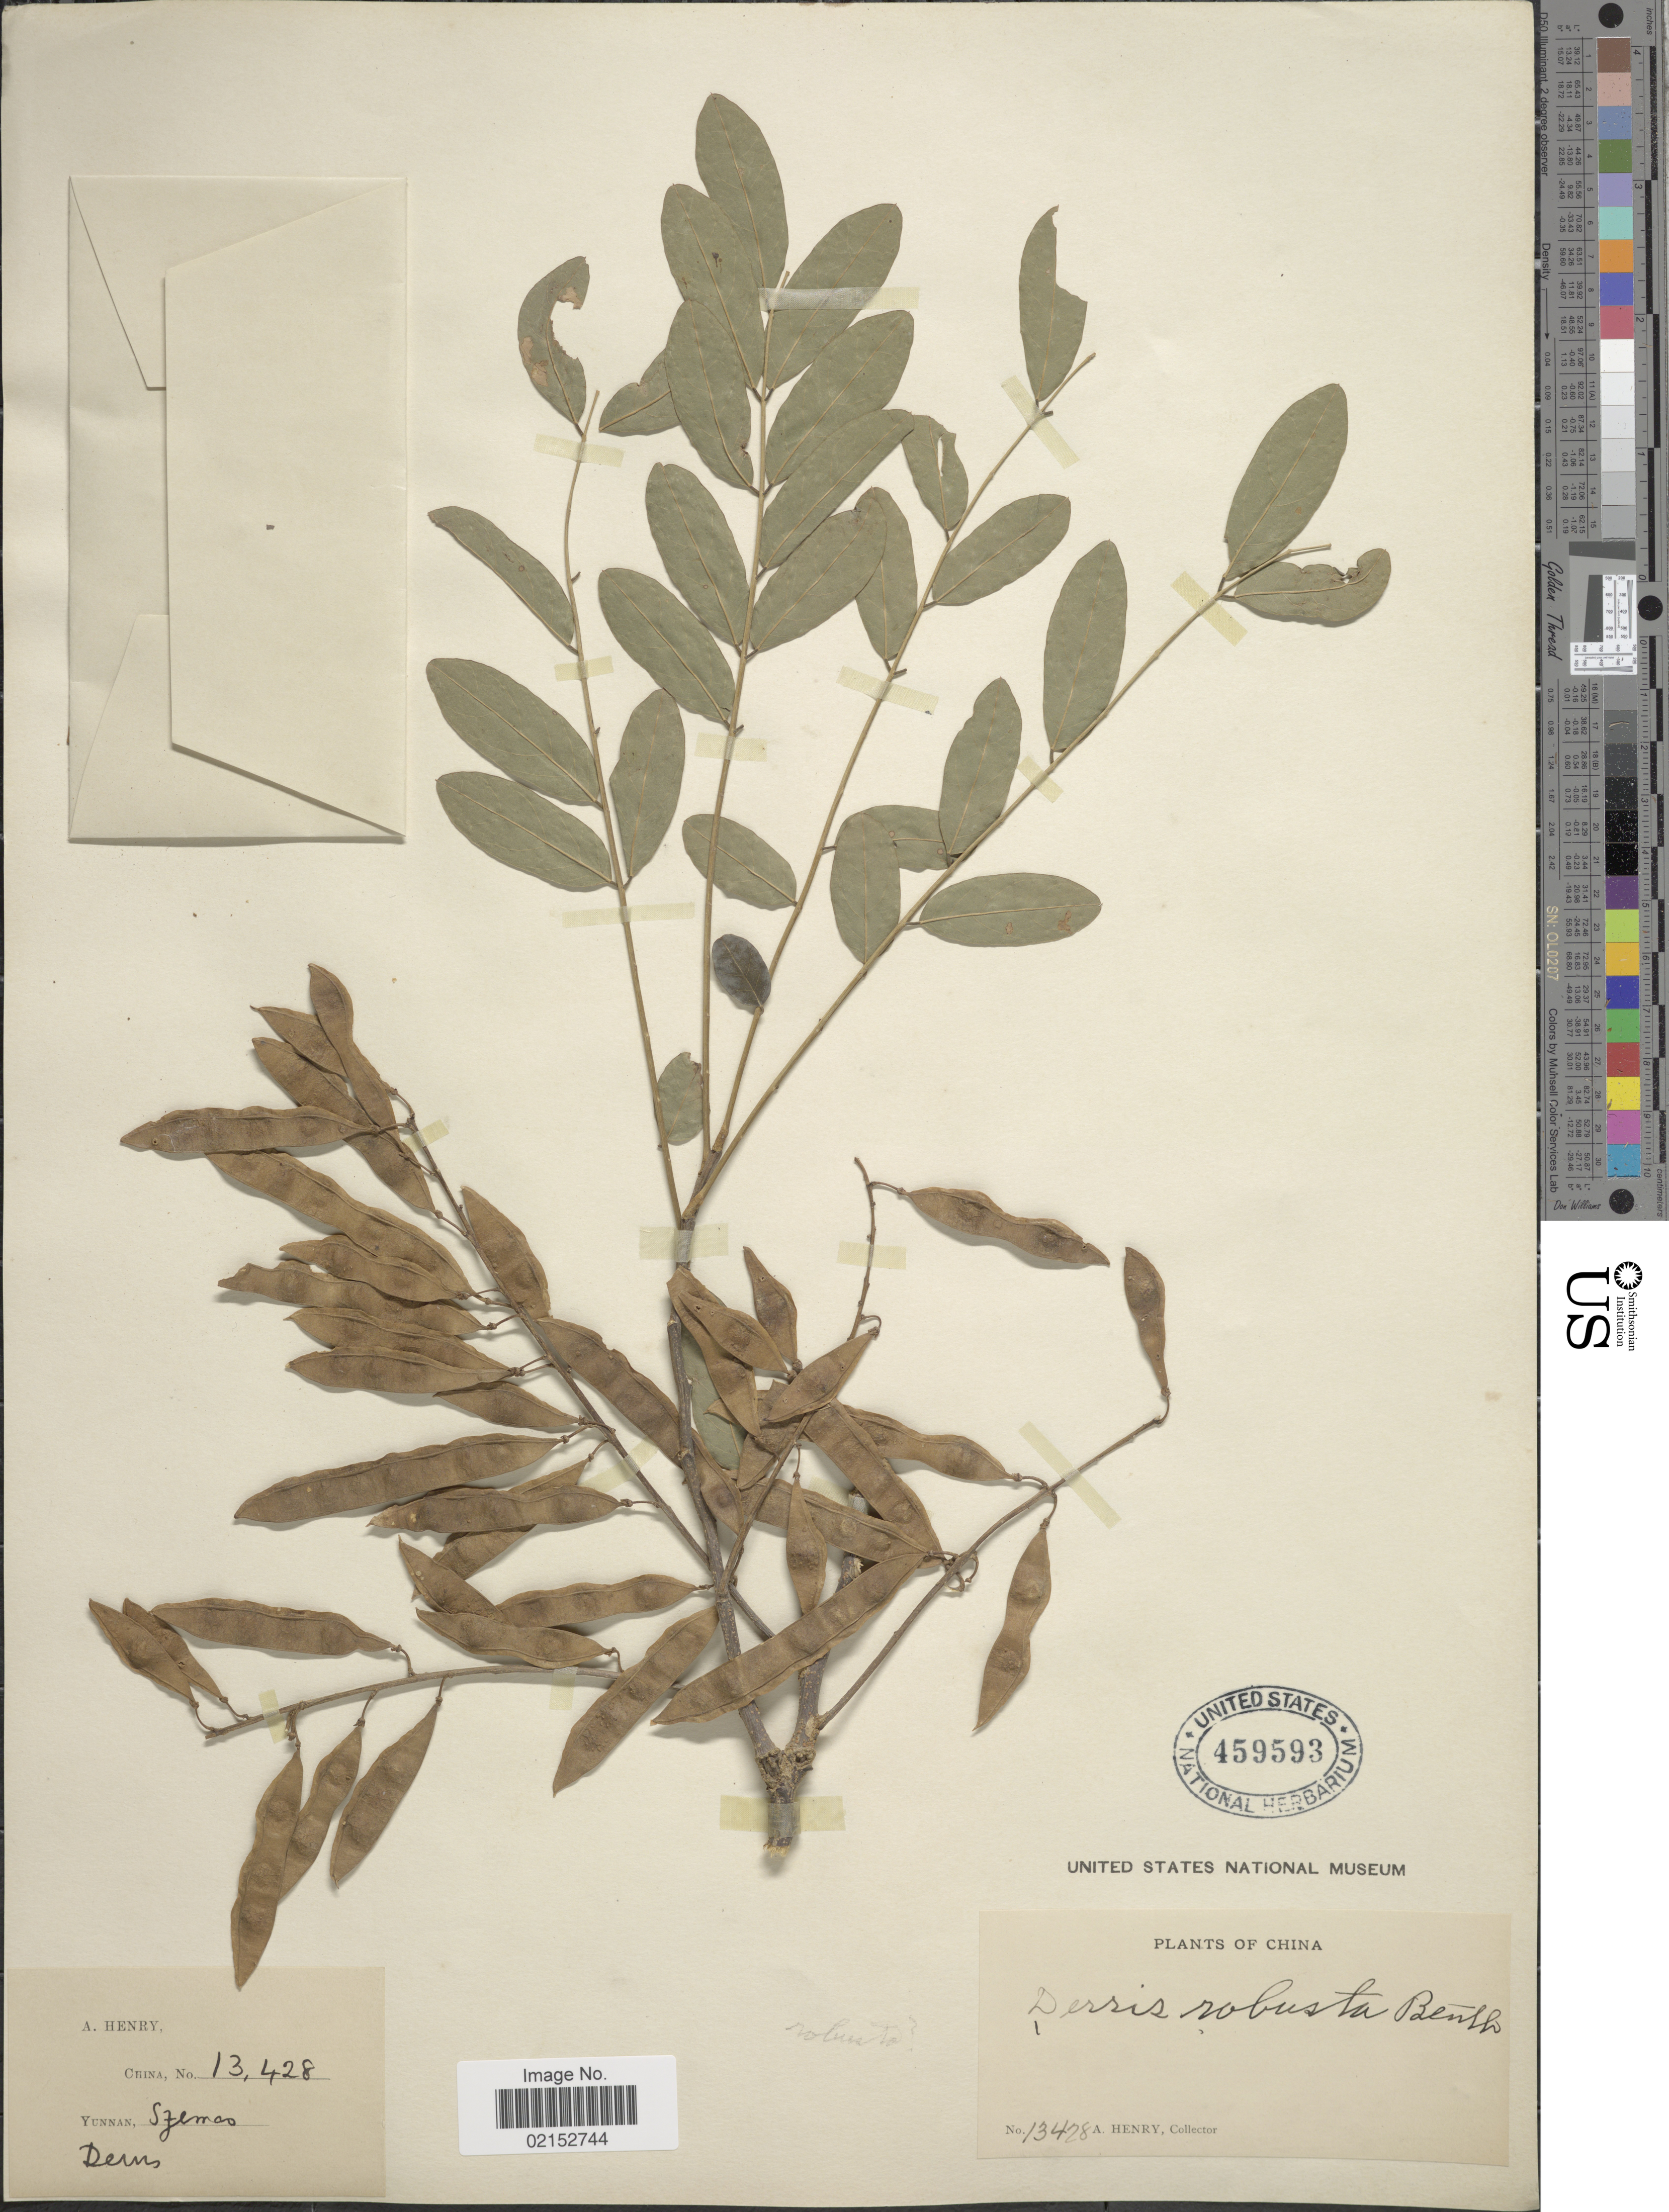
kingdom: Plantae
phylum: Tracheophyta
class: Magnoliopsida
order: Fabales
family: Fabaceae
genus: Brachypterum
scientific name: Brachypterum robustum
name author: (Roxb. ex DC.) Adema & Sirich.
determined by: Strong, Mark T., (BOT), Smithsonian Institution - National Museum of Natural History (UNITED STATES)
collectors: A. Henry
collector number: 13428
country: China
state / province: Yunnan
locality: Szemao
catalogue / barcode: US 459593